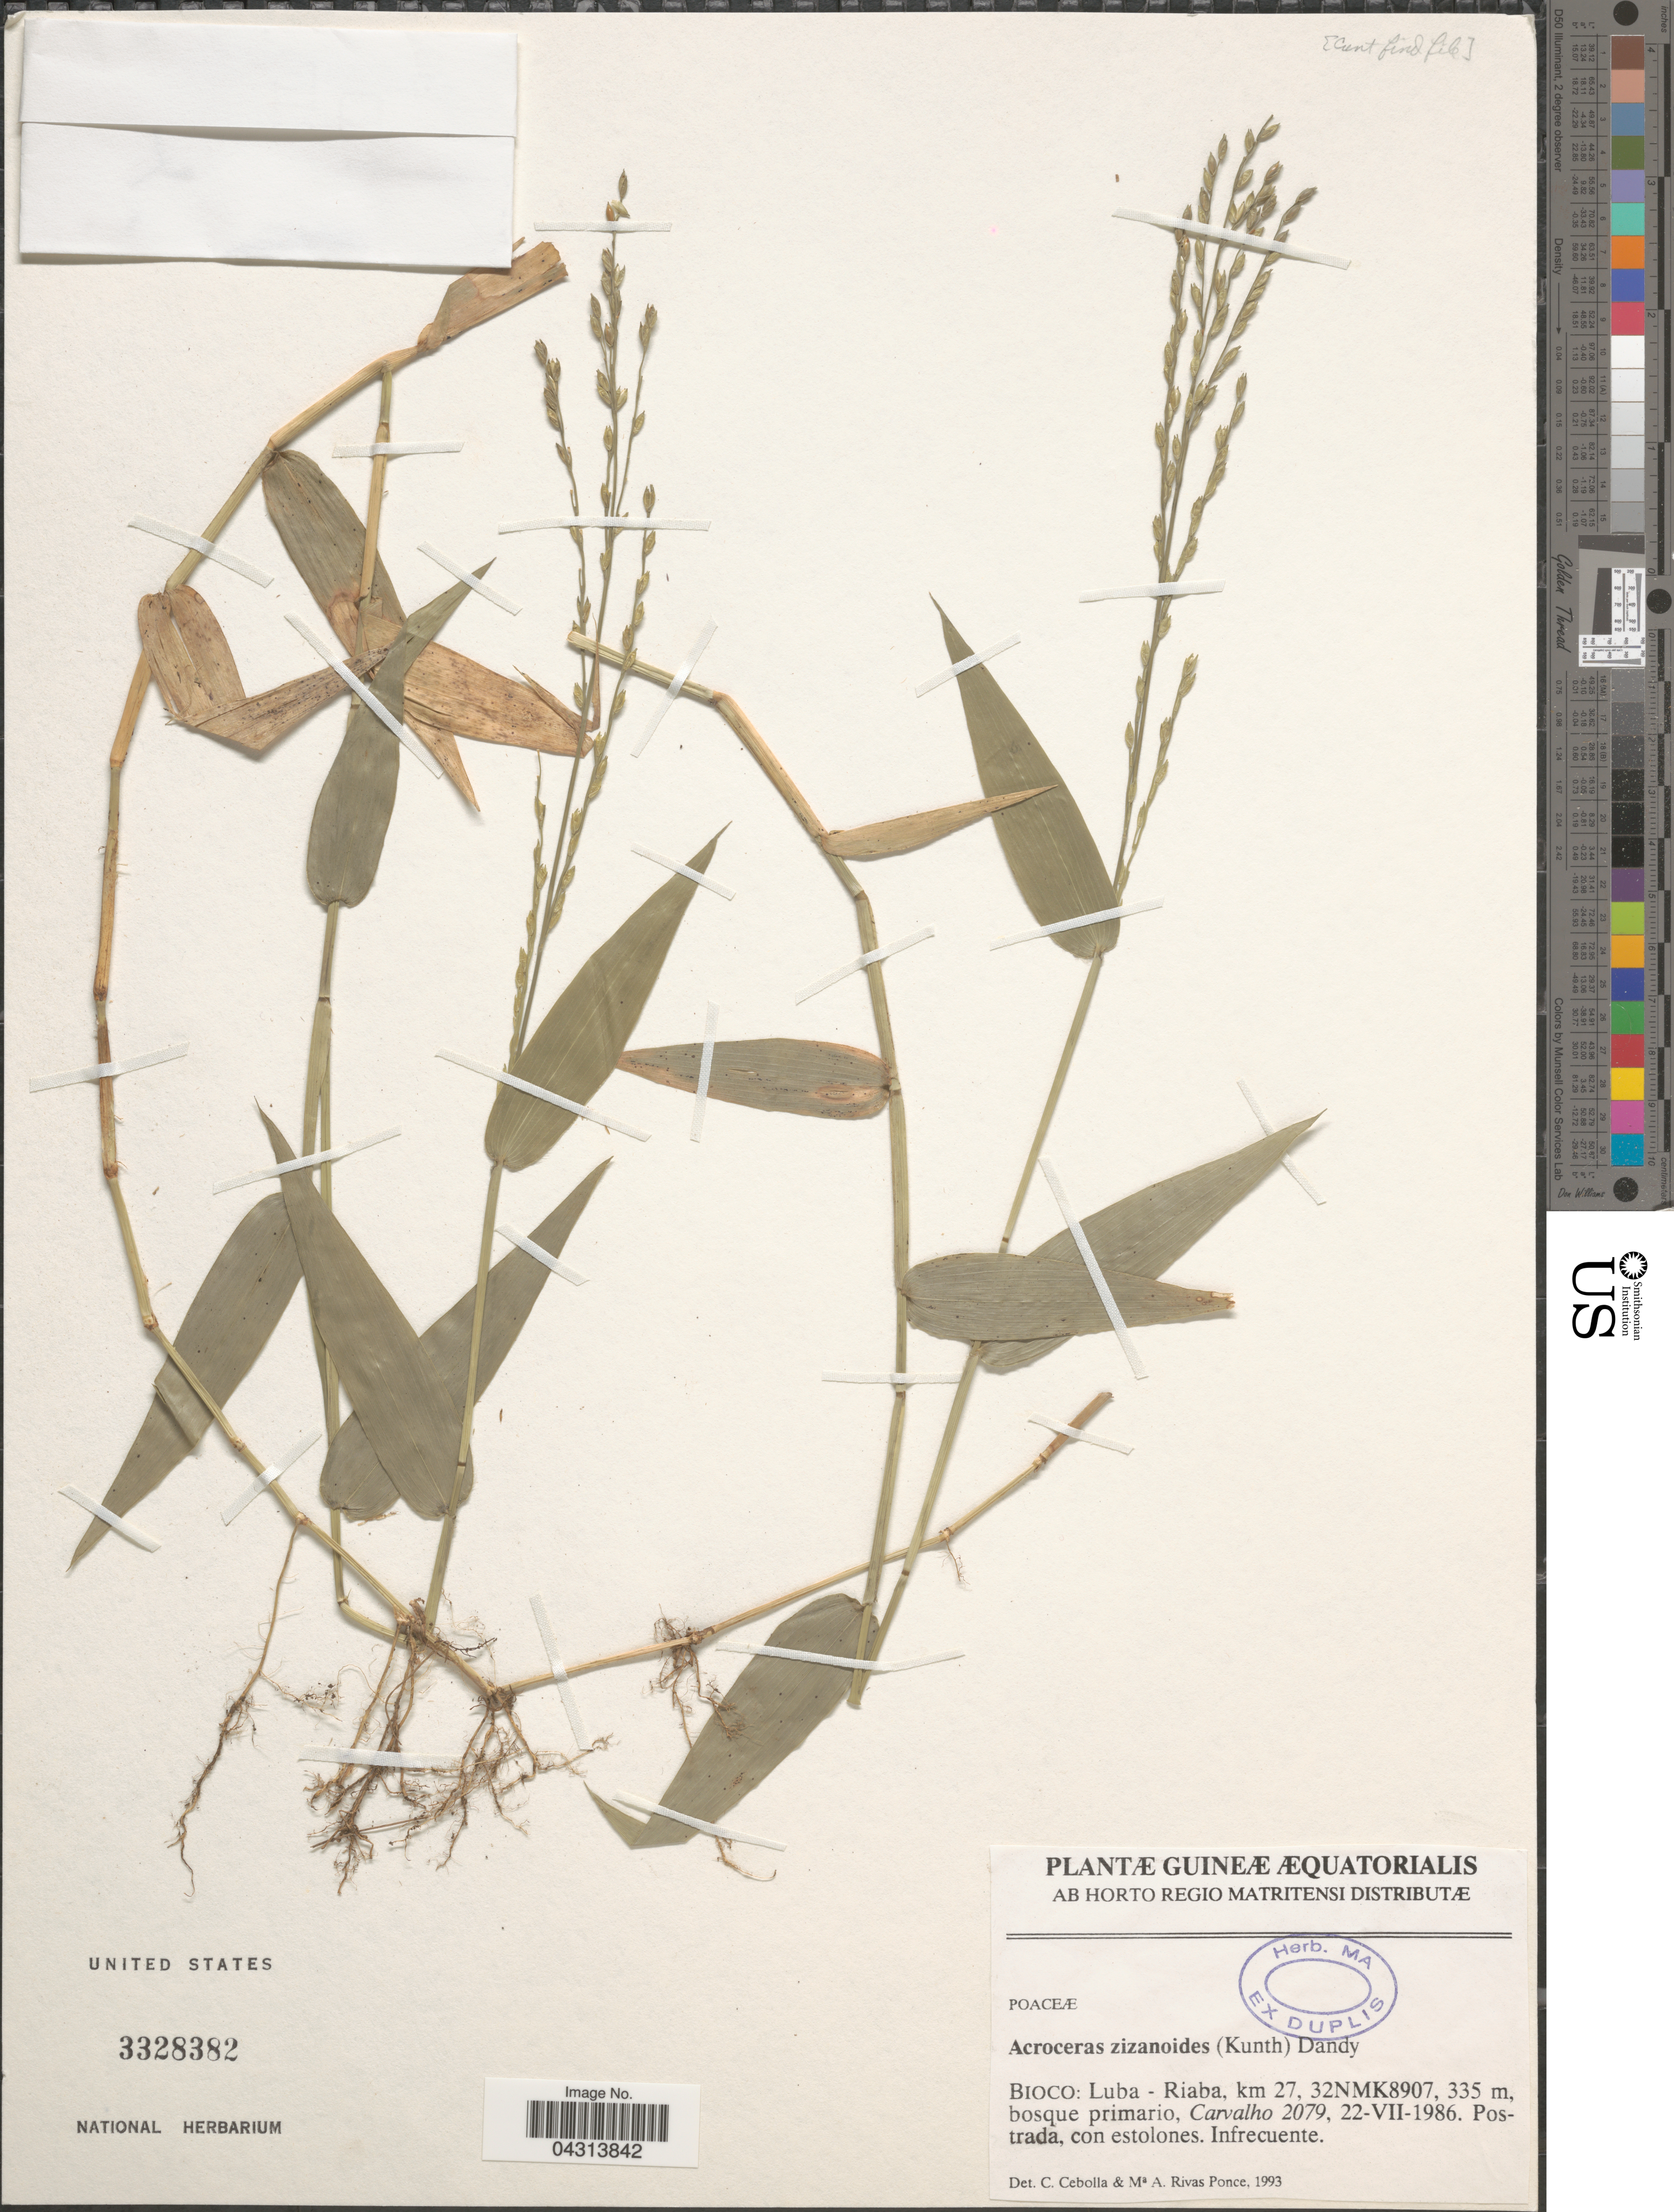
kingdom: Plantae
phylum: Tracheophyta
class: Liliopsida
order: Poales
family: Poaceae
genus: Acroceras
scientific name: Acroceras zizanioides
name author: (Kunth) Dandy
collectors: Carvalho, --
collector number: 2079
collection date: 1986-07-22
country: Equatorial Guinea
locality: Guineæ Æquatorialis. Bioco: Luba - Riba. km 27, 32NMK8907. Bosque primario. Postrada, con estolones. Infrecuente.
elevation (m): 335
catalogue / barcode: US 3328382